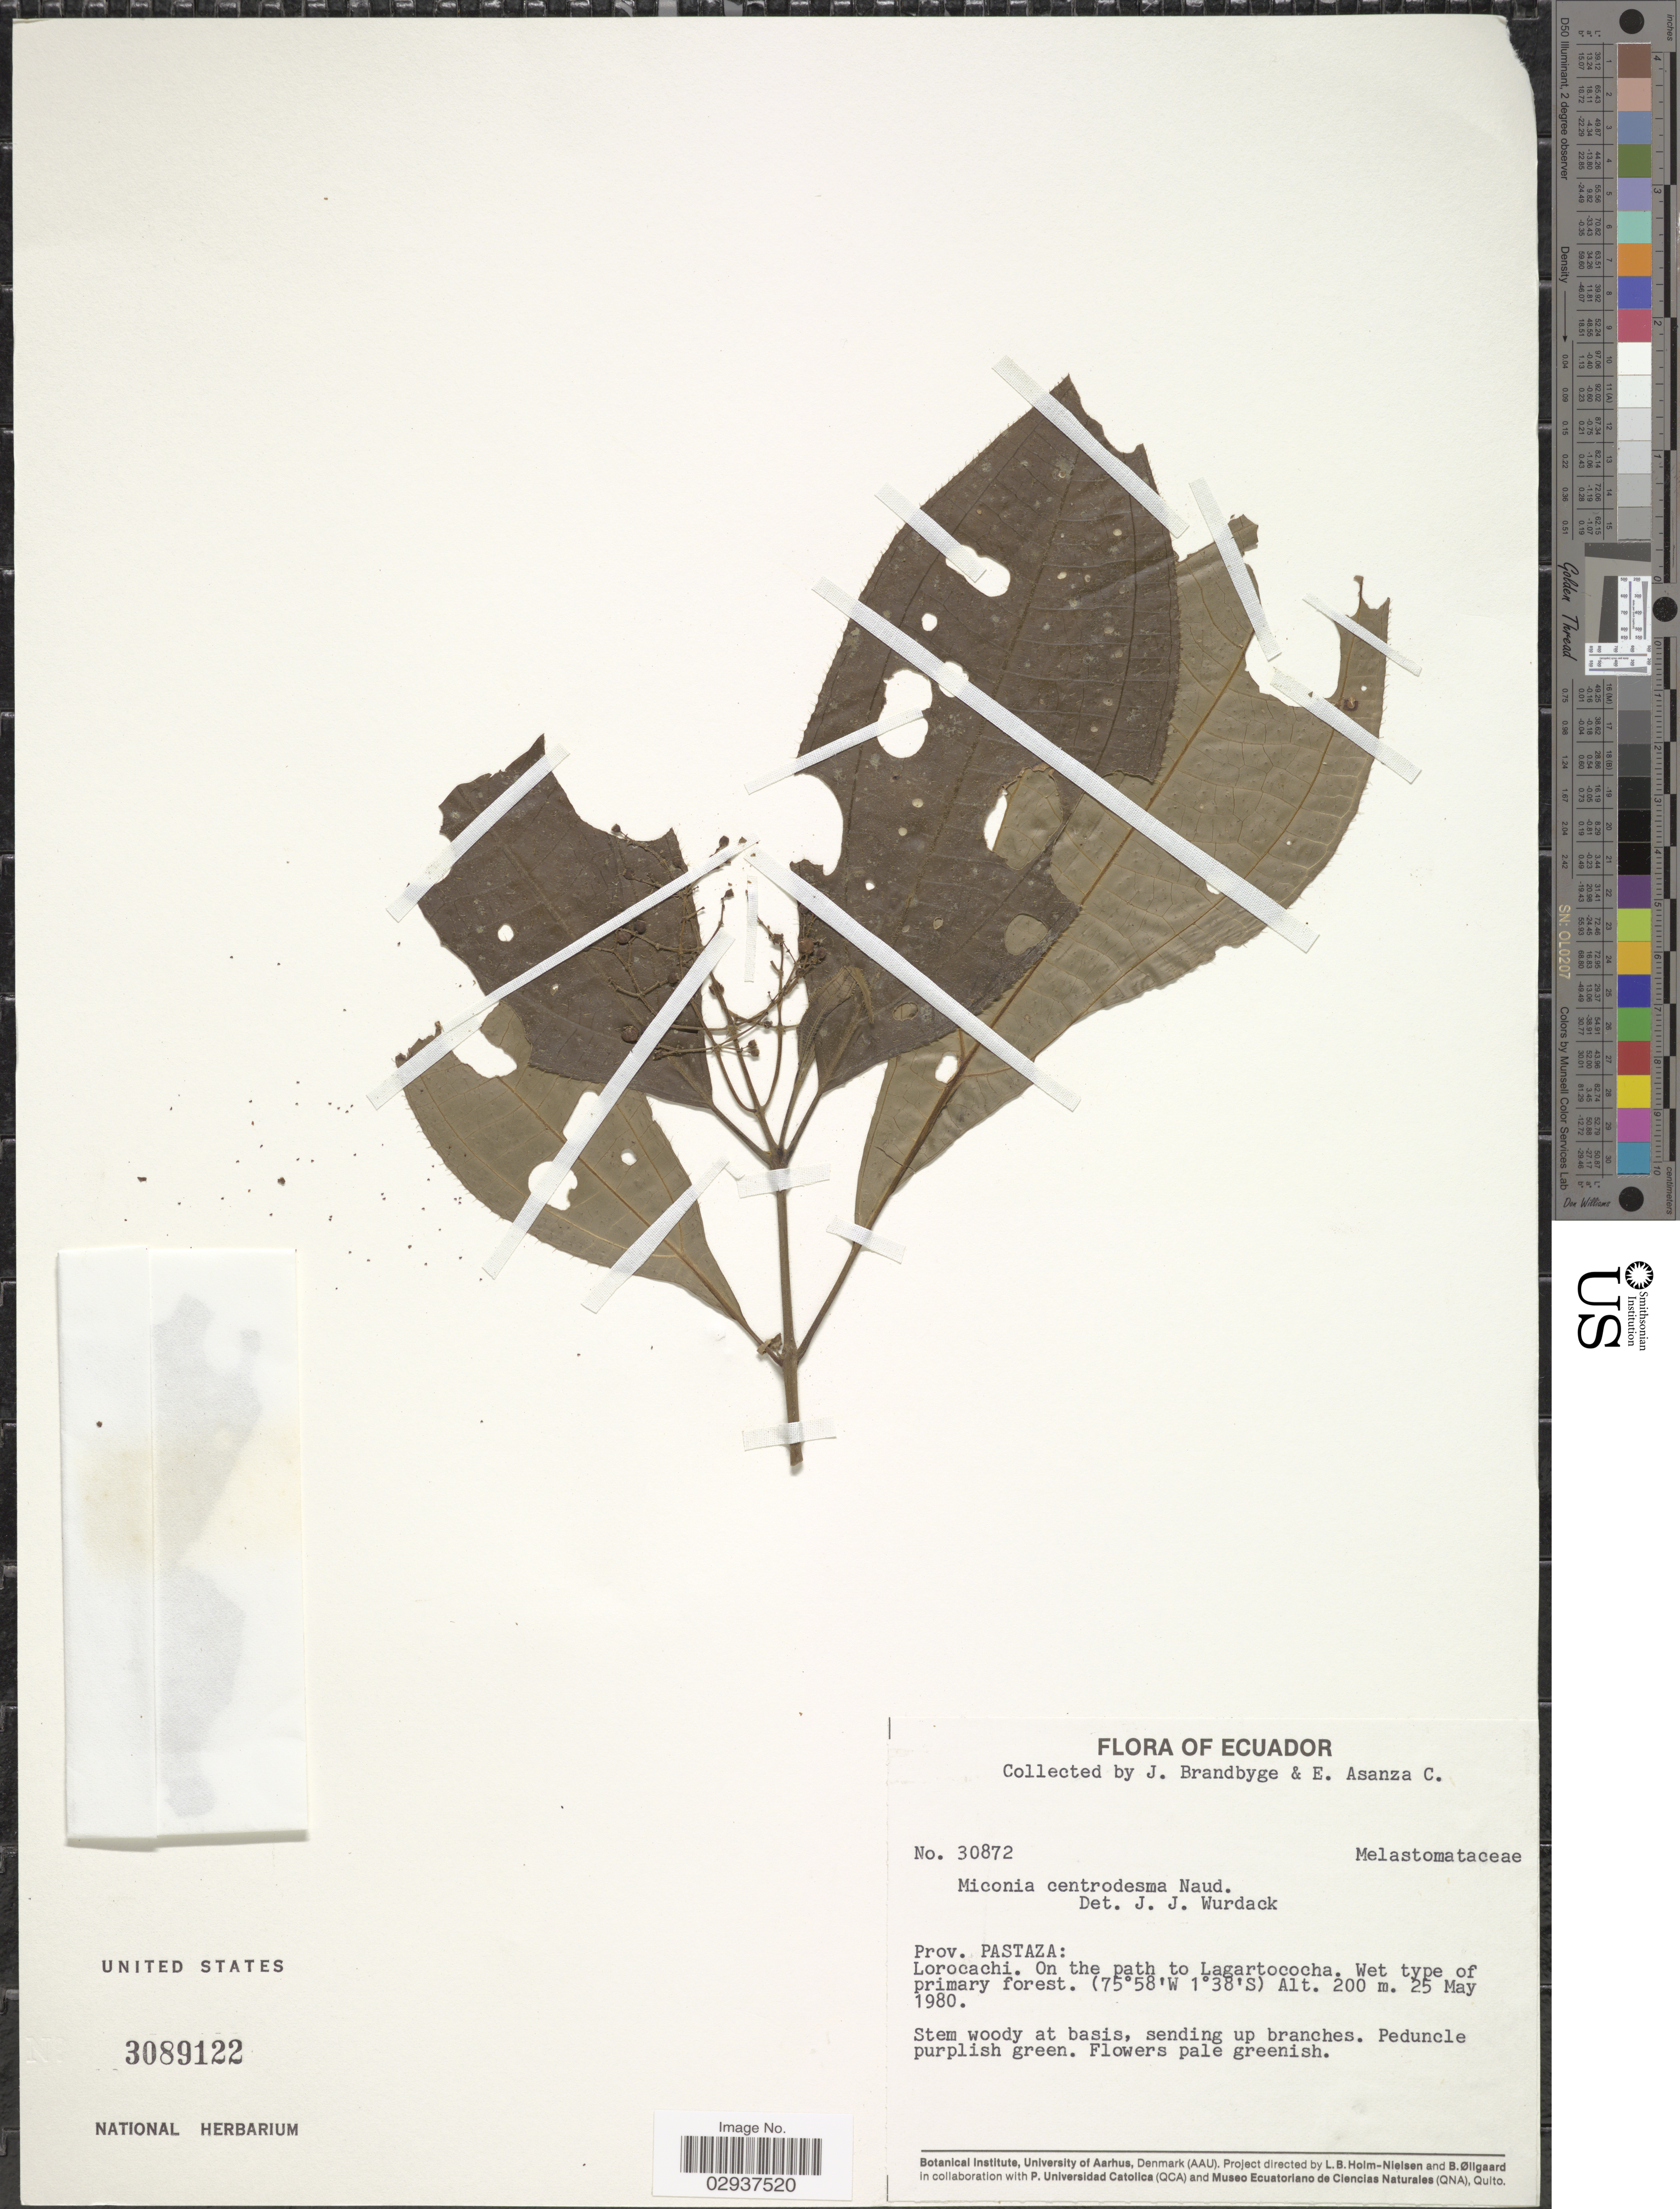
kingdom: Plantae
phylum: Tracheophyta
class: Magnoliopsida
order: Myrtales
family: Melastomataceae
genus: Miconia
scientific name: Miconia centrodesma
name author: Naudin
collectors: J. Brandbyge & E. Asanza C.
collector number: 30872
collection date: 1980-05-25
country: Ecuador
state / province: Pastaza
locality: Lorocachi. On the path to Lagartococha.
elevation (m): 200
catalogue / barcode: US 3089122